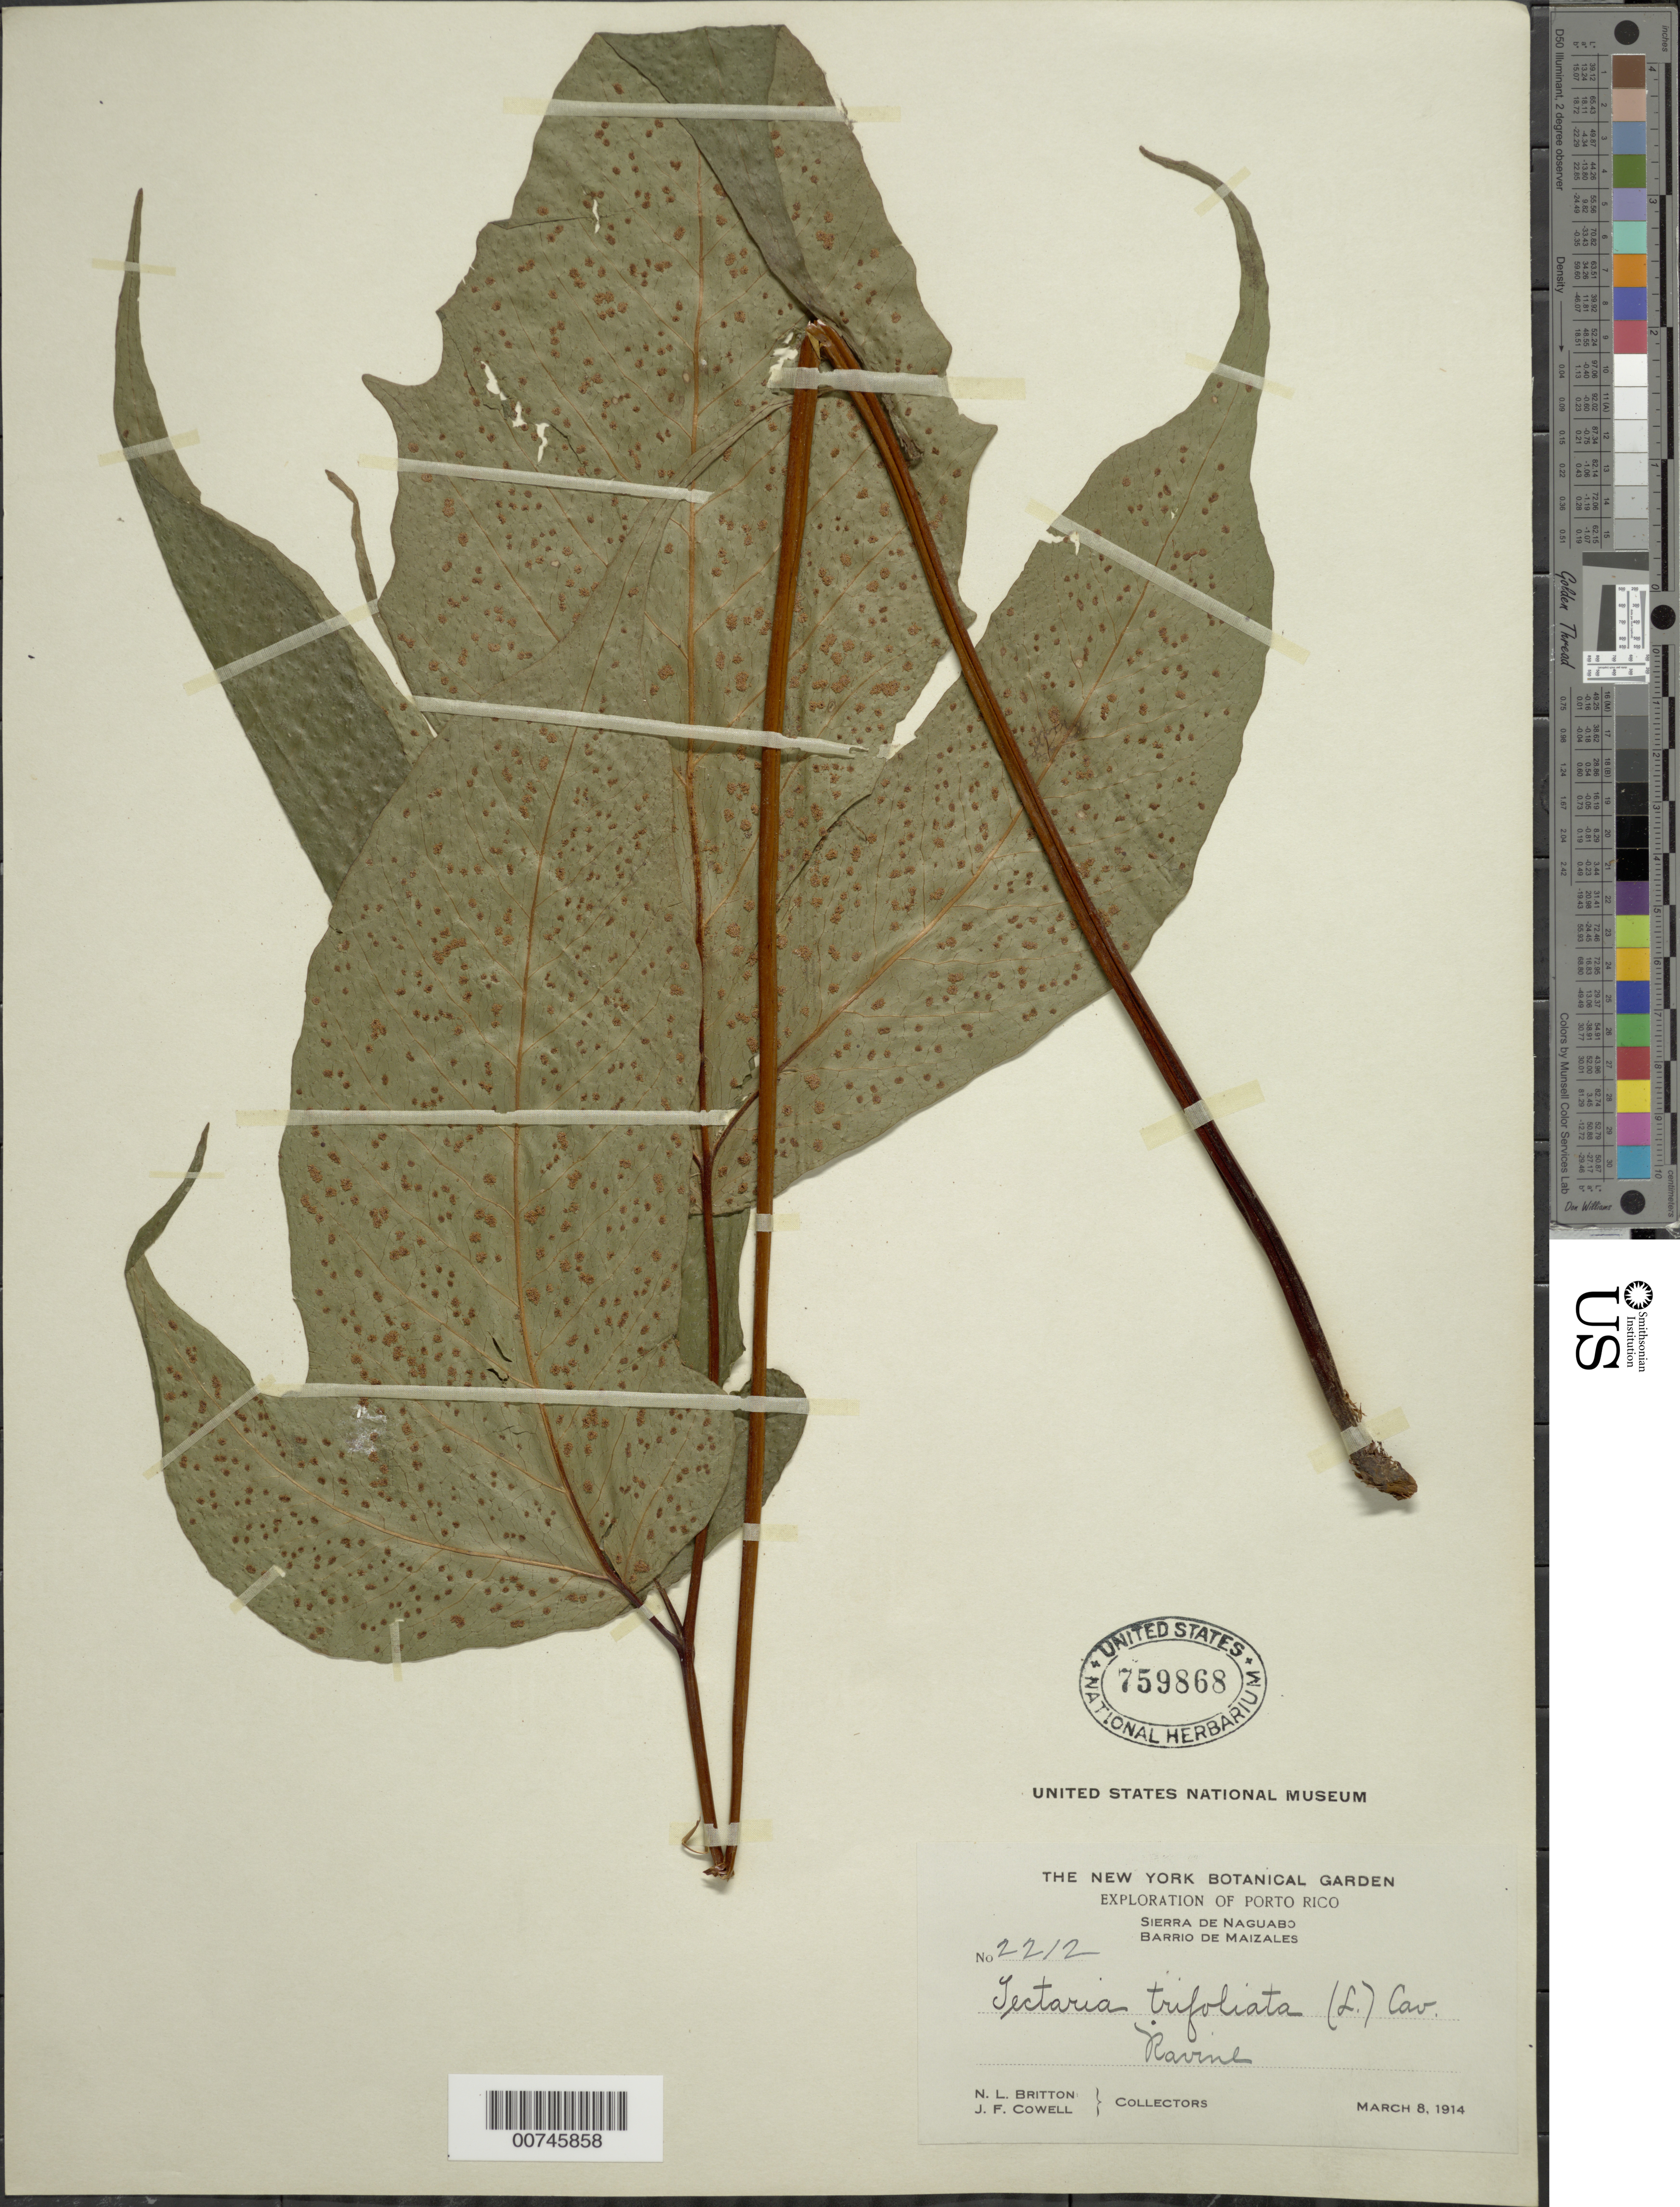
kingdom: Plantae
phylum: Tracheophyta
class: Polypodiopsida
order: Polypodiales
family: Tectariaceae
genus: Tectaria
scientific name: Tectaria trifoliata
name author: (L.) Cav.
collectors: N. Britton & J. F. Cowell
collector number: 2212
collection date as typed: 08 Mar 1914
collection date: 1914-03-08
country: Puerto Rico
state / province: Naguabo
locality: Sierra de Naguabo, Barrio Maizales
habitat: Ravine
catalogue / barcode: US 759868